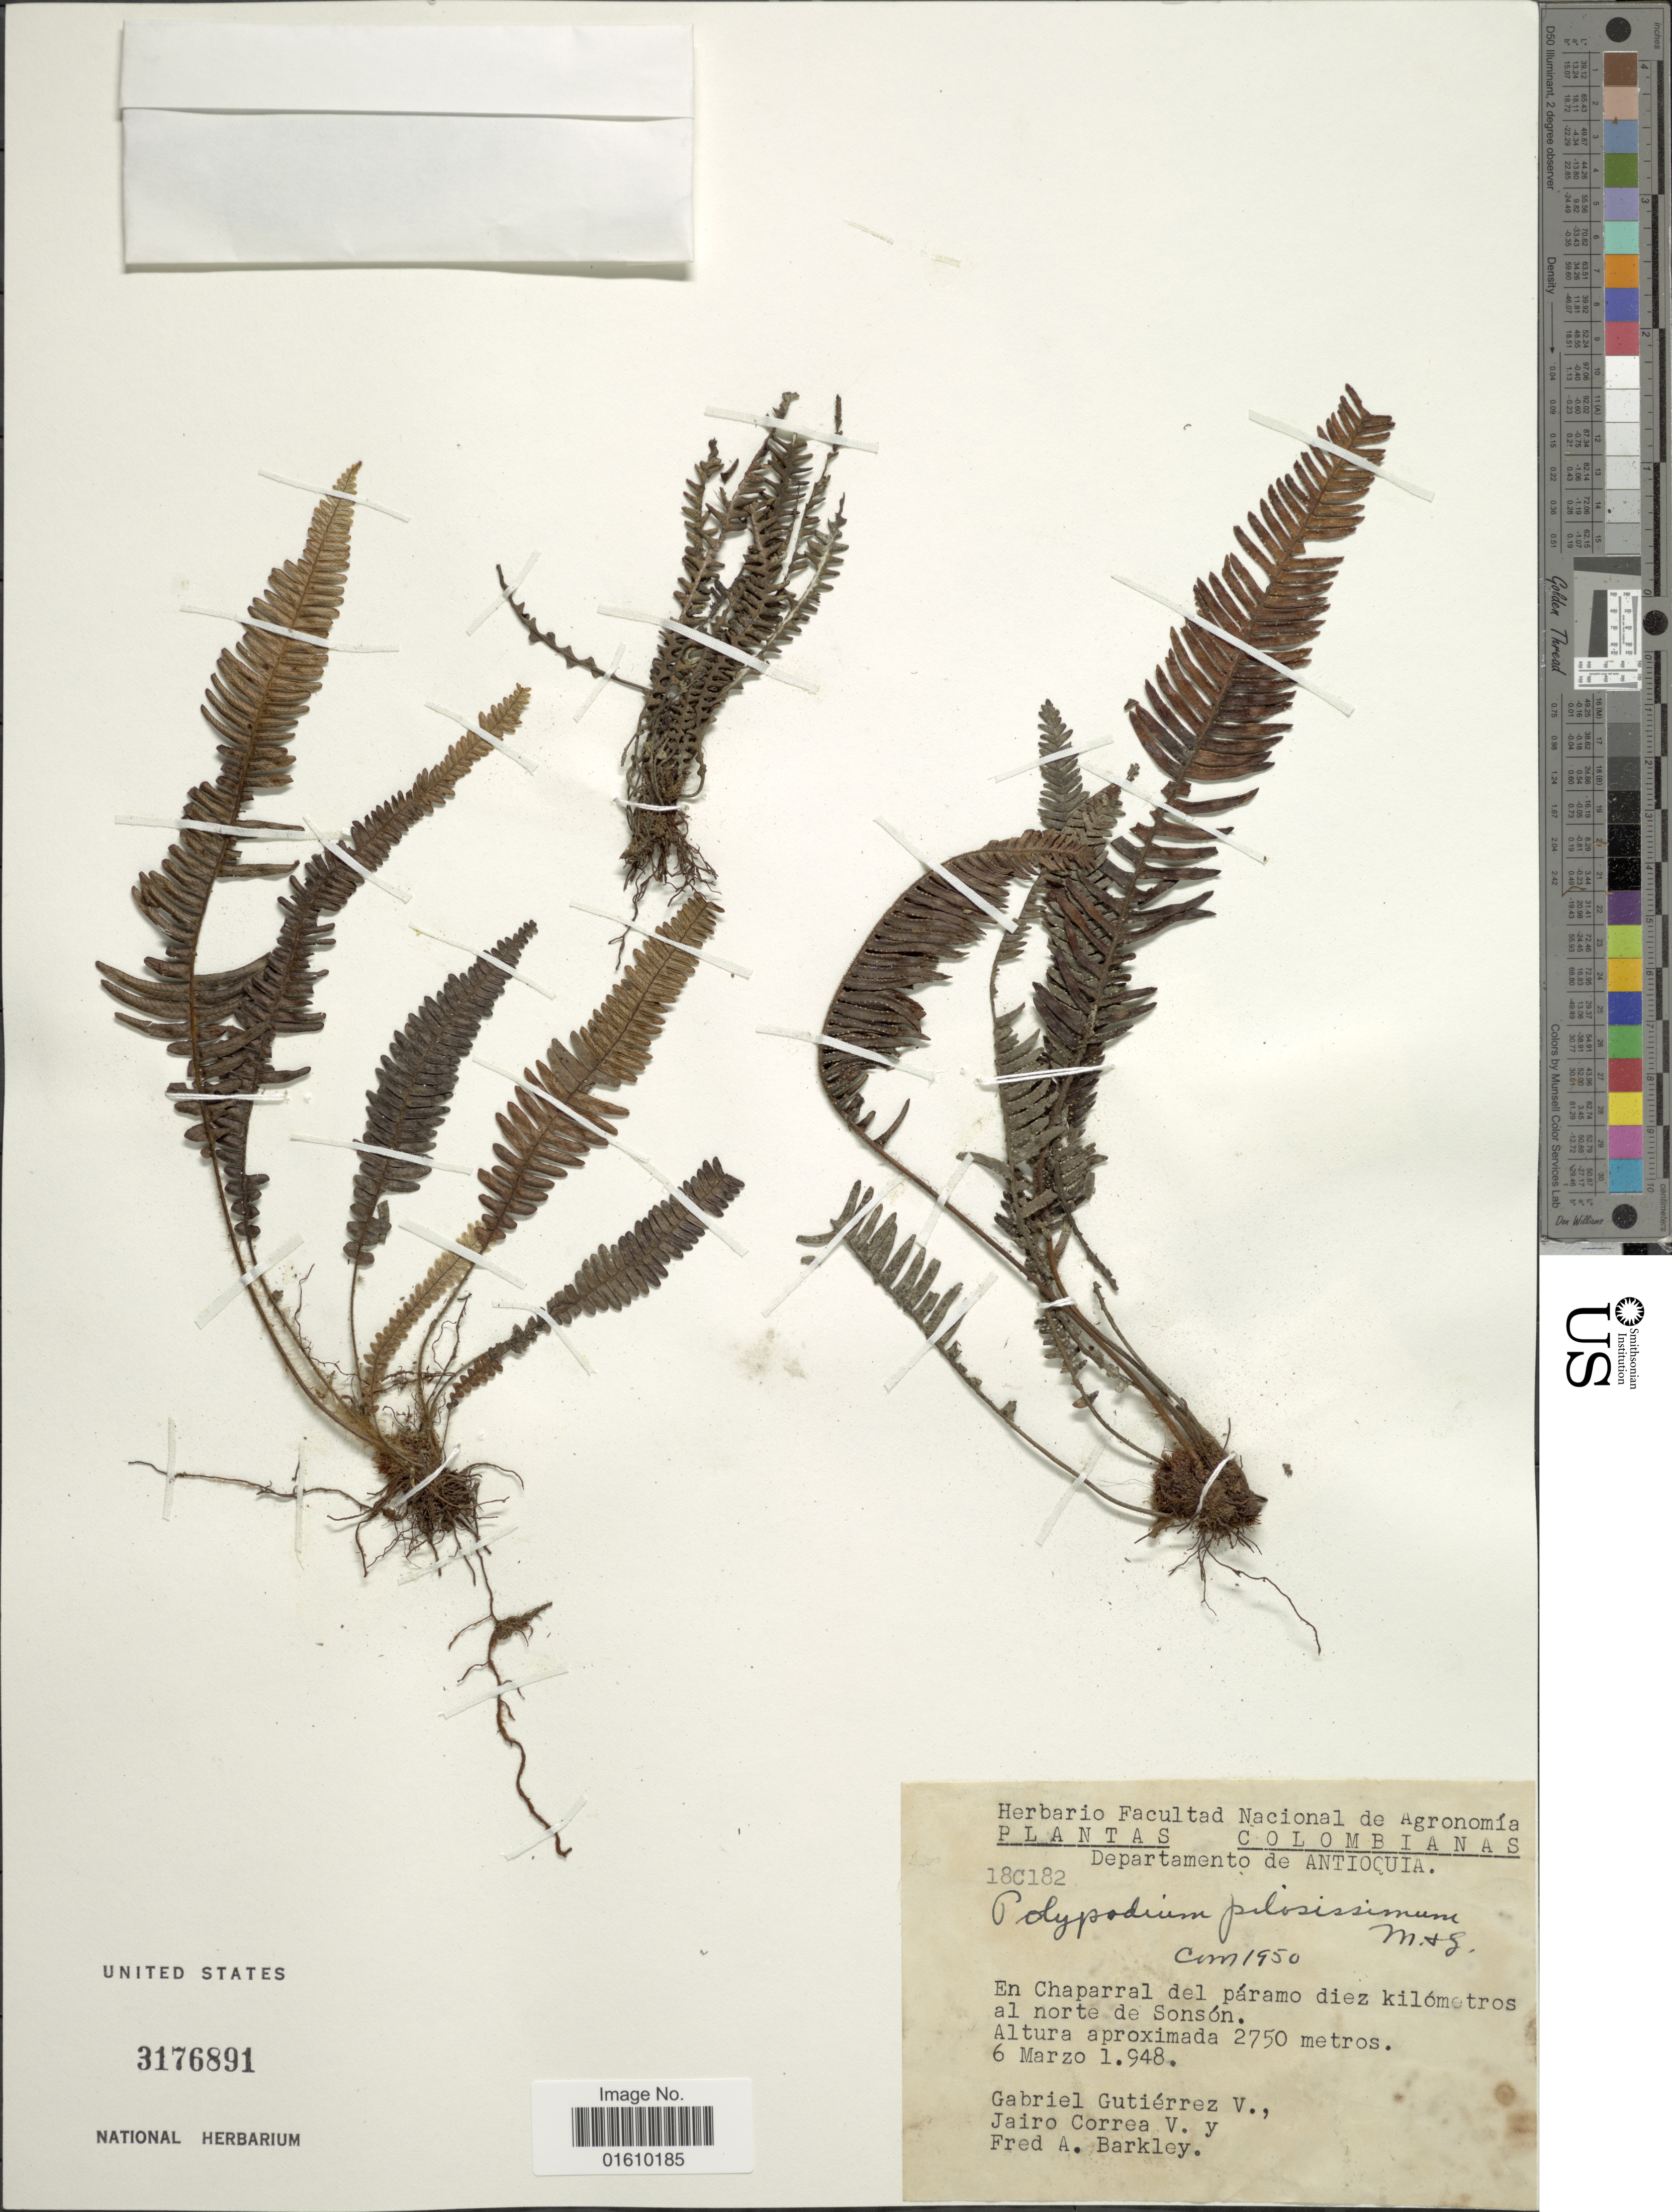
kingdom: Plantae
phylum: Tracheophyta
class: Polypodiopsida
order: Polypodiales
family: Polypodiaceae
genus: Melpomene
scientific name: Melpomene pilosissima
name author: (M. Martens & Galeotti) A.R. Sm. & R.C. Moran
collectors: G. Gutiérrez V., J. Correa & F. A. Barkley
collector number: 18C182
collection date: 1948-03-06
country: Colombia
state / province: Antioquia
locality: En Chaparral del páramo diez kilómetros al norte de Sonsón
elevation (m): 2750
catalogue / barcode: US 3176891